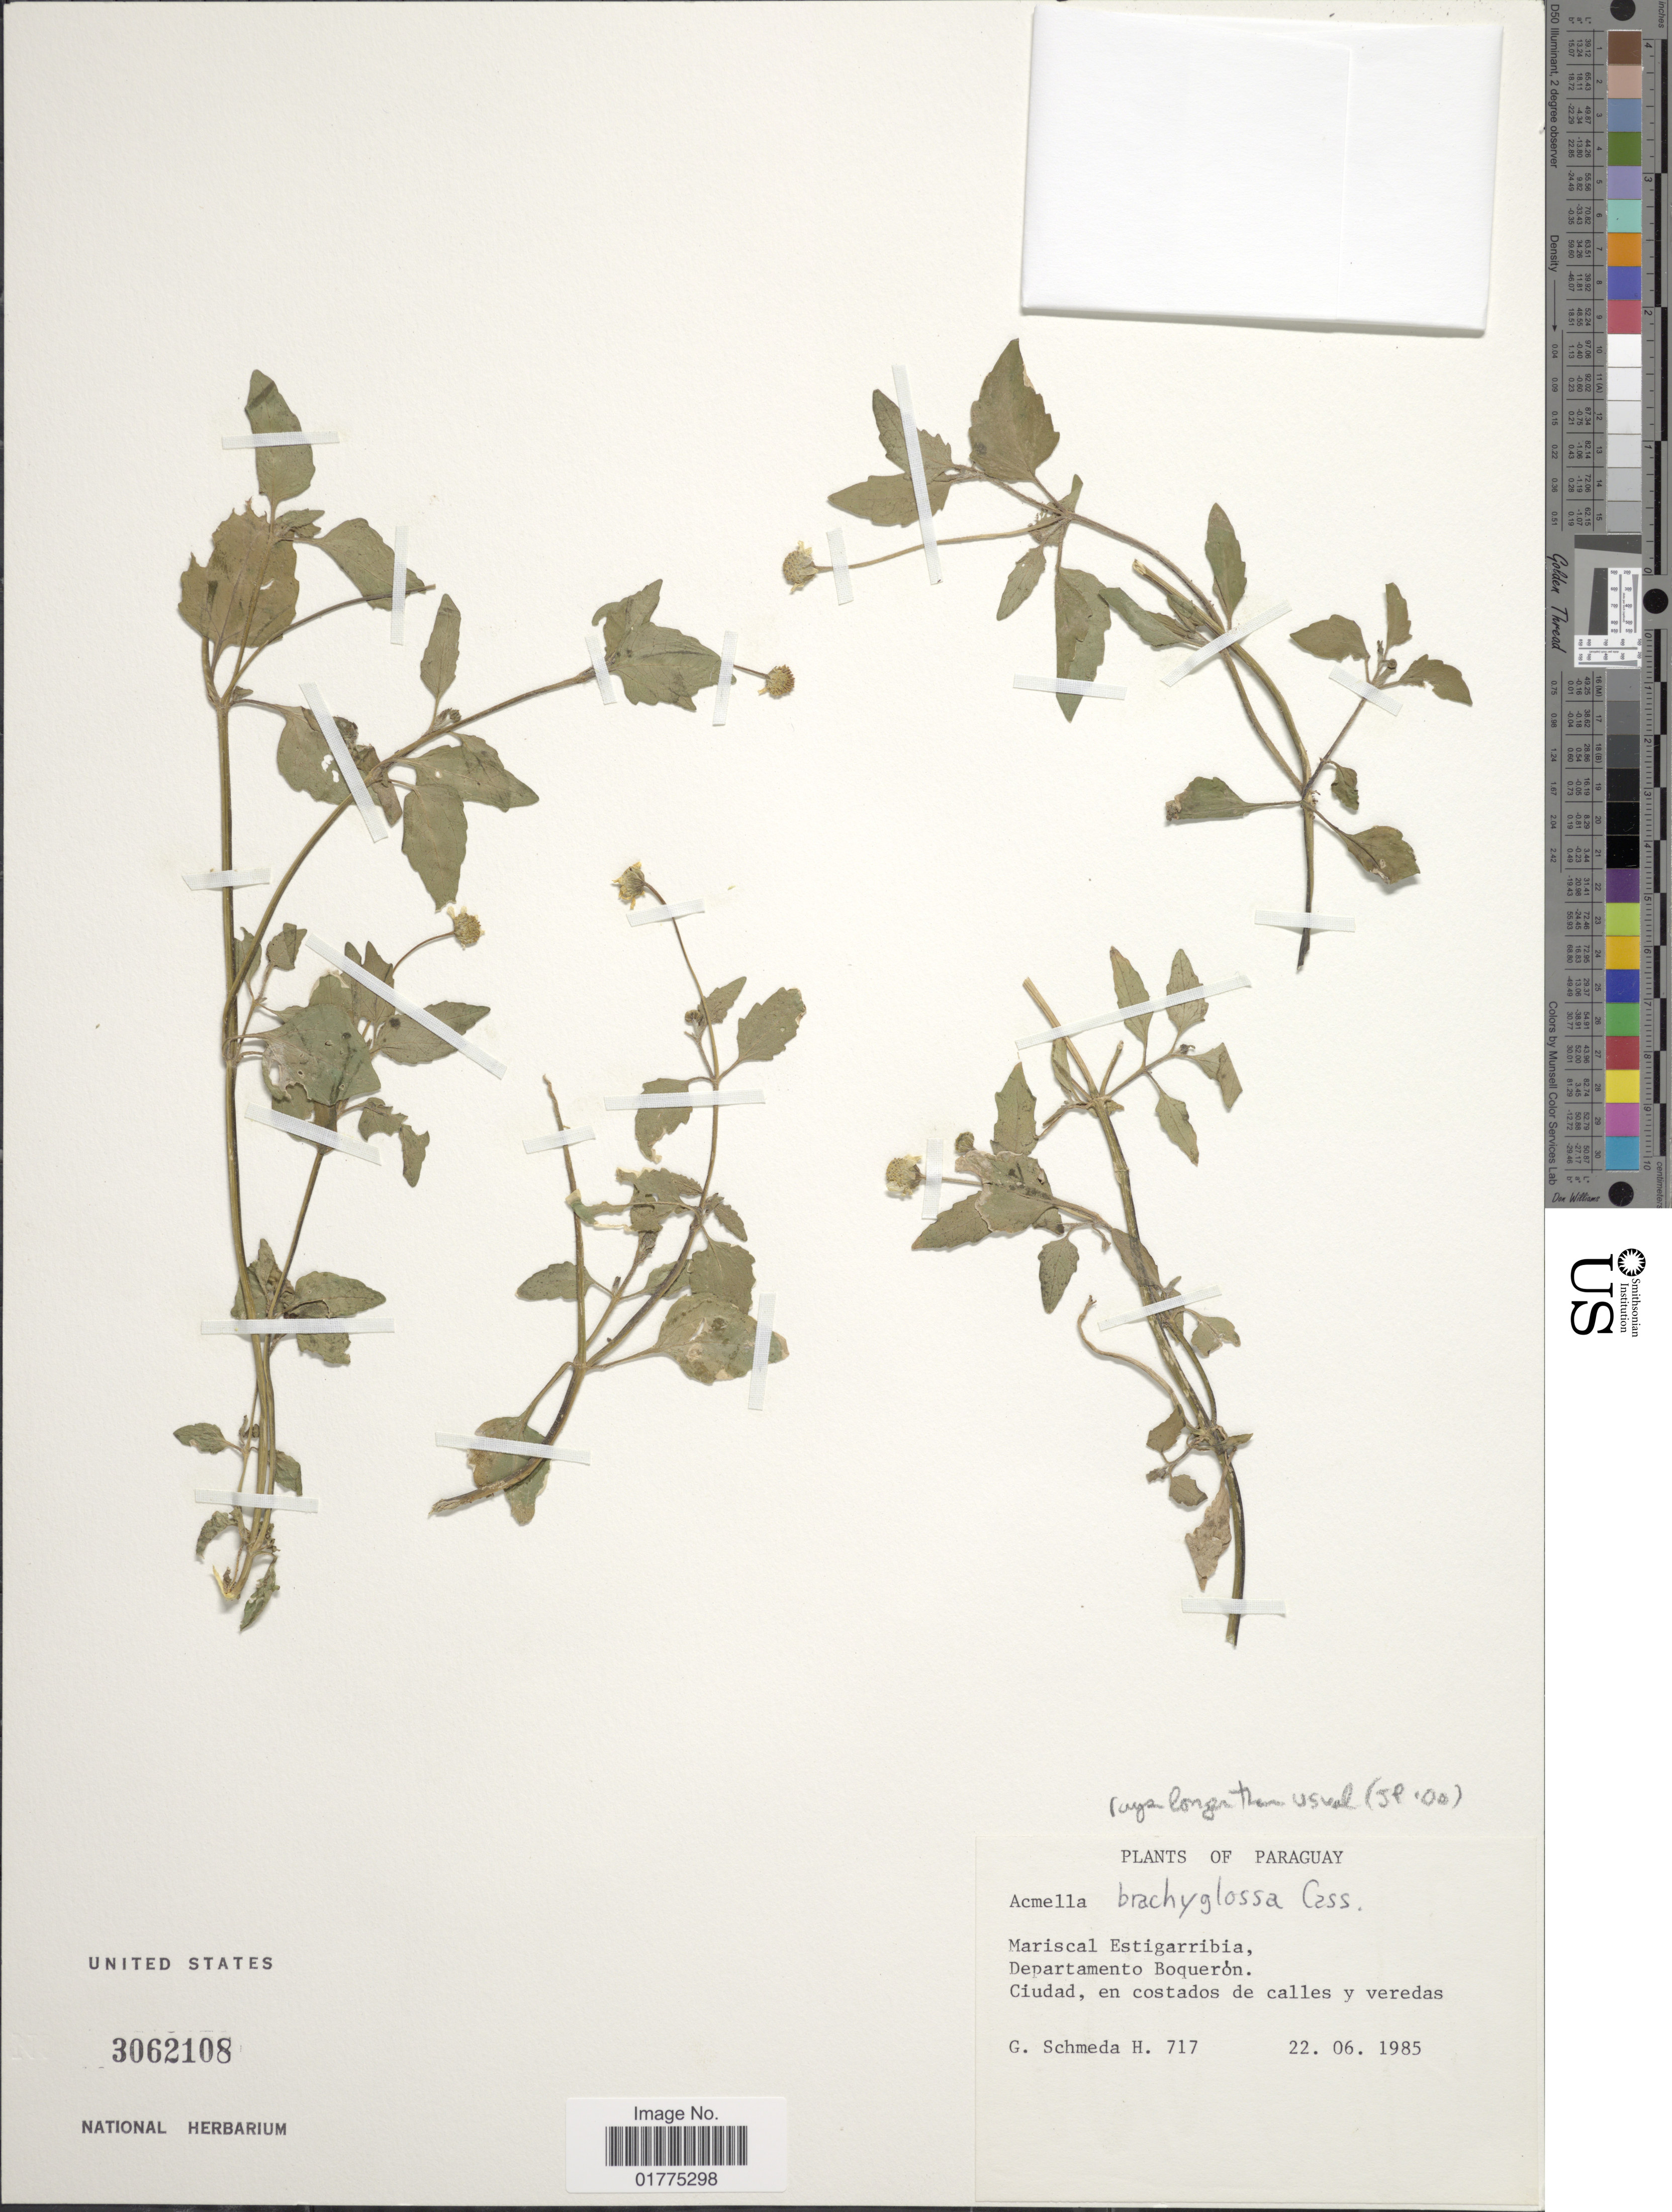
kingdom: Plantae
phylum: Tracheophyta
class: Magnoliopsida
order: Asterales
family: Asteraceae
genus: Acmella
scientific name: Acmella brachyglossa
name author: Cass.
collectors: G. Schmeda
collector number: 717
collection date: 1985-06-22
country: Paraguay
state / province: Boqueron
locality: Mariscal Estigarriba, Departamento Boqueron, Ciudad, en costados de calles y veredas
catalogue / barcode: US 3062108